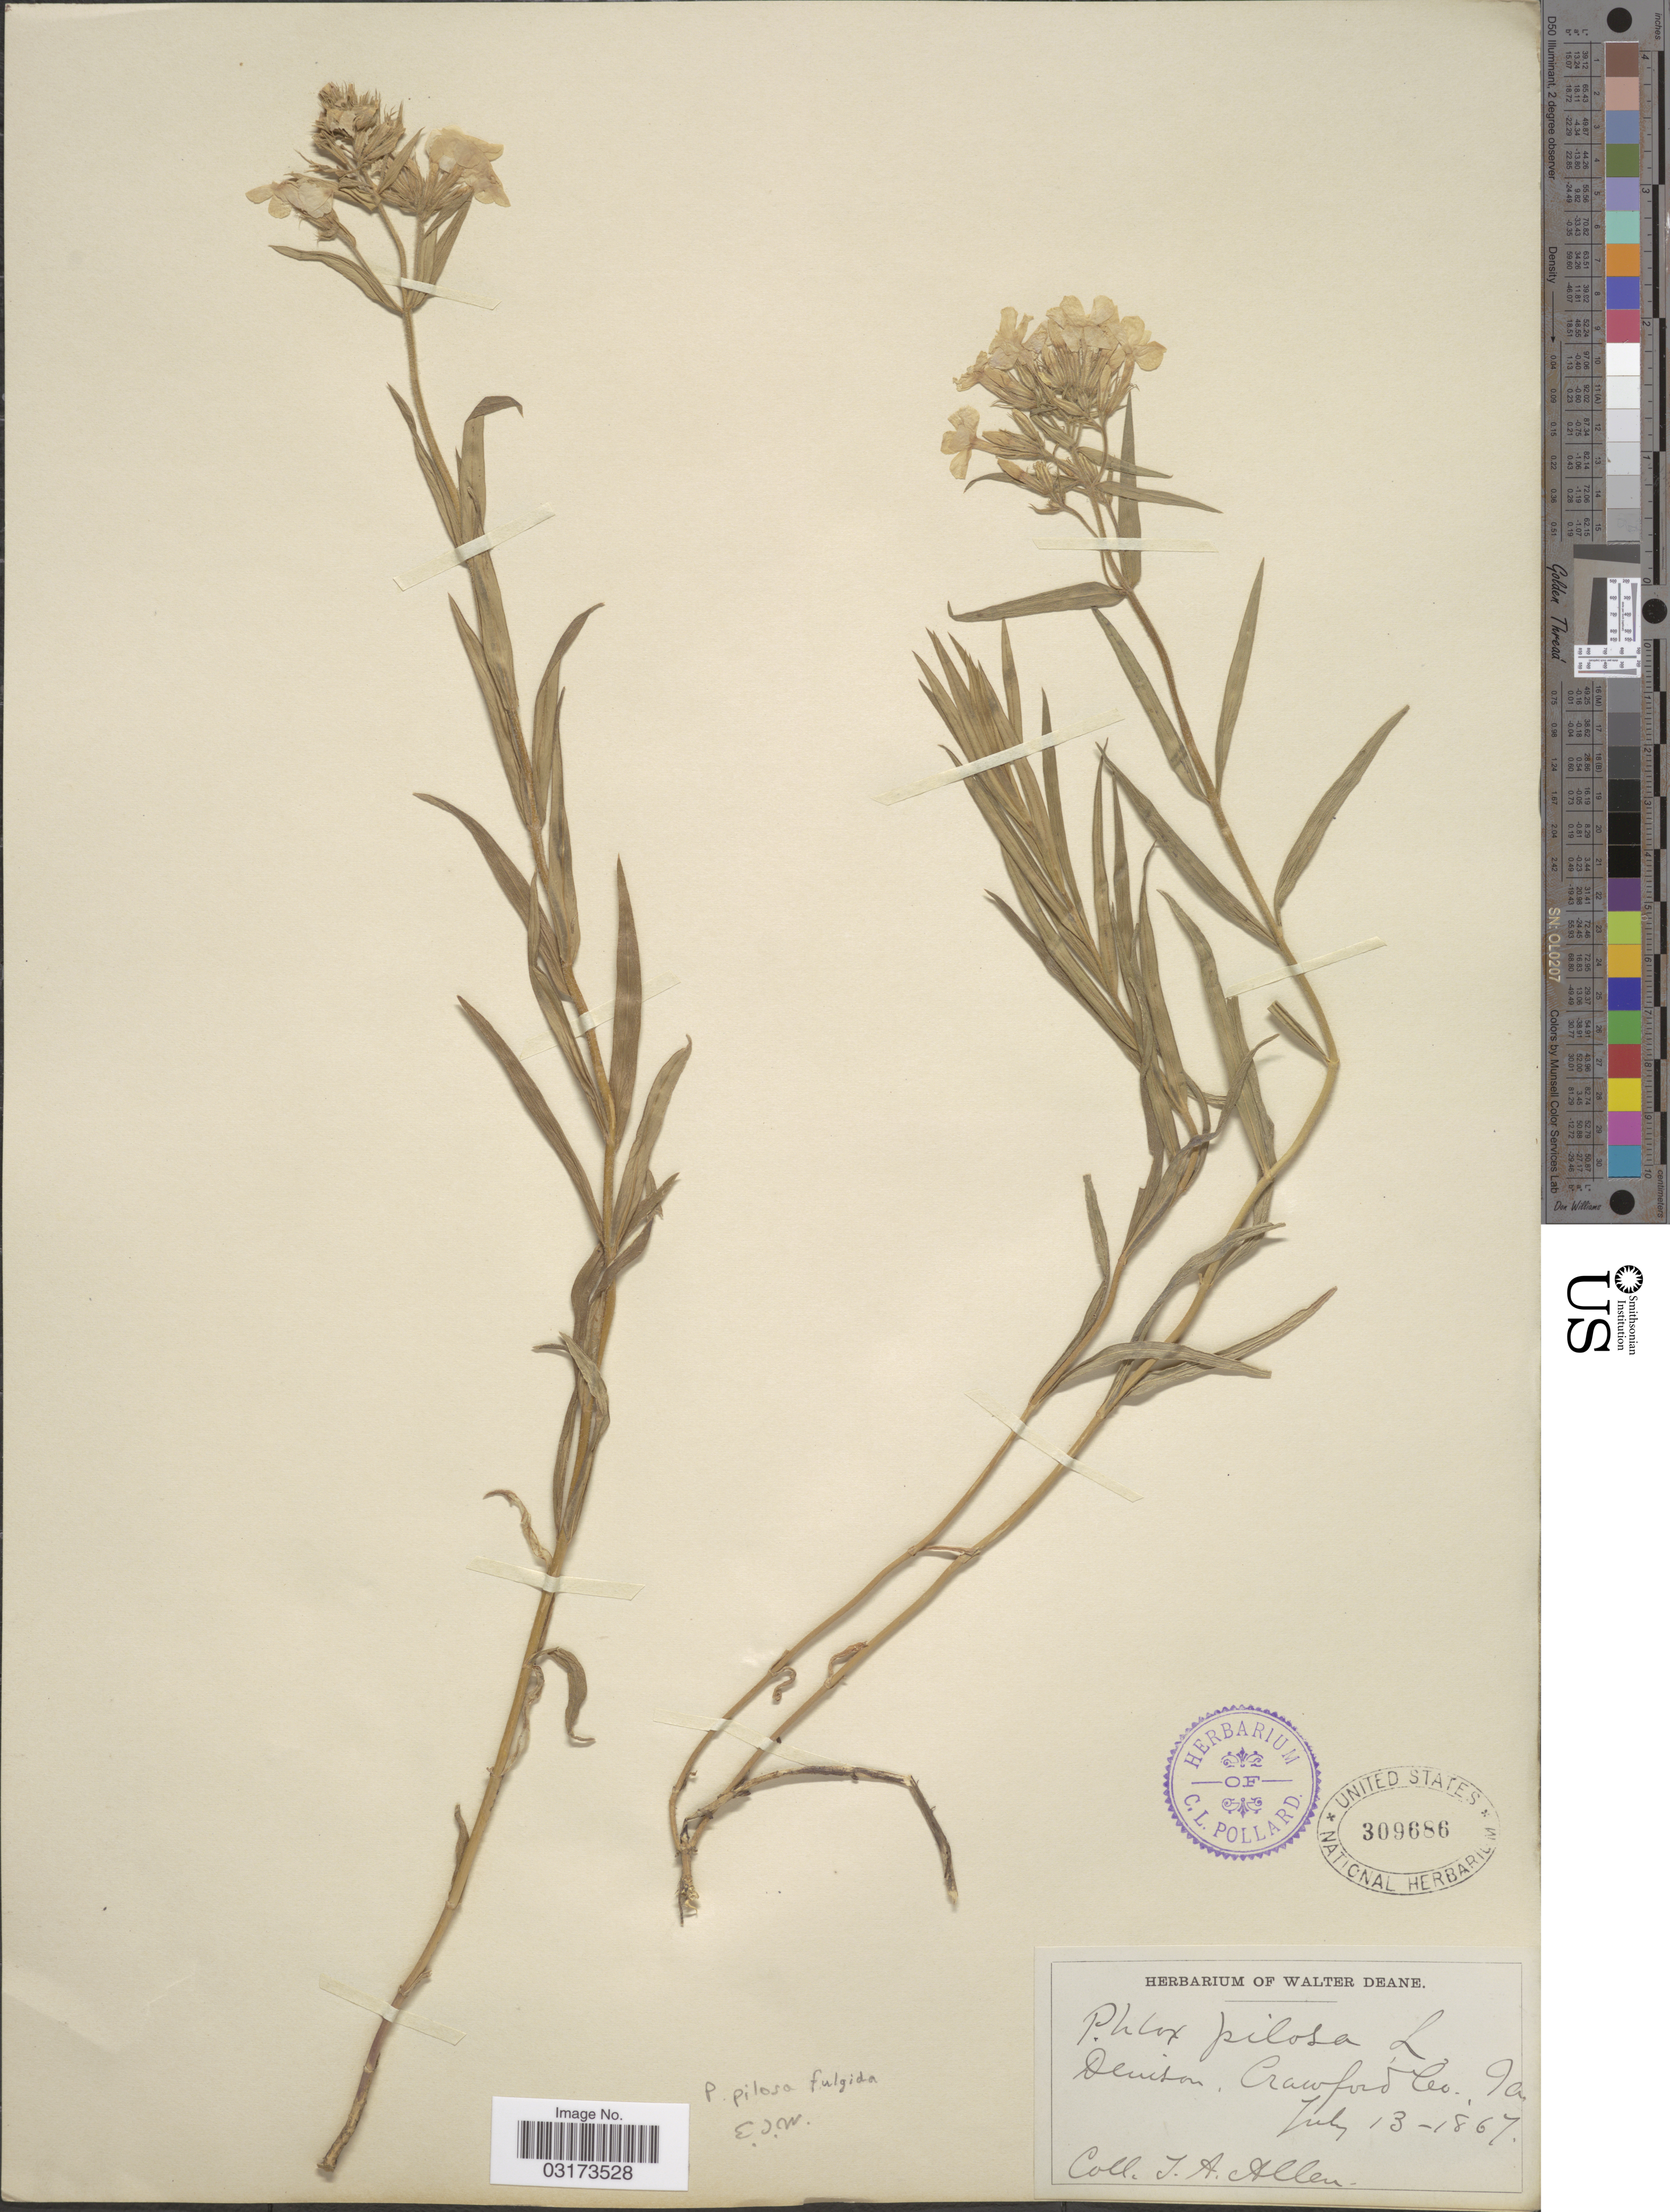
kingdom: Plantae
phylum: Tracheophyta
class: Magnoliopsida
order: Ericales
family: Polemoniaceae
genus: Phlox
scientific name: Phlox pilosa subsp. fulgida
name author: (Wherry) Wherry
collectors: J. Allen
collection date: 1867-07-13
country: United States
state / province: Iowa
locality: Denison, Crawford Co.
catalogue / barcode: US 309686